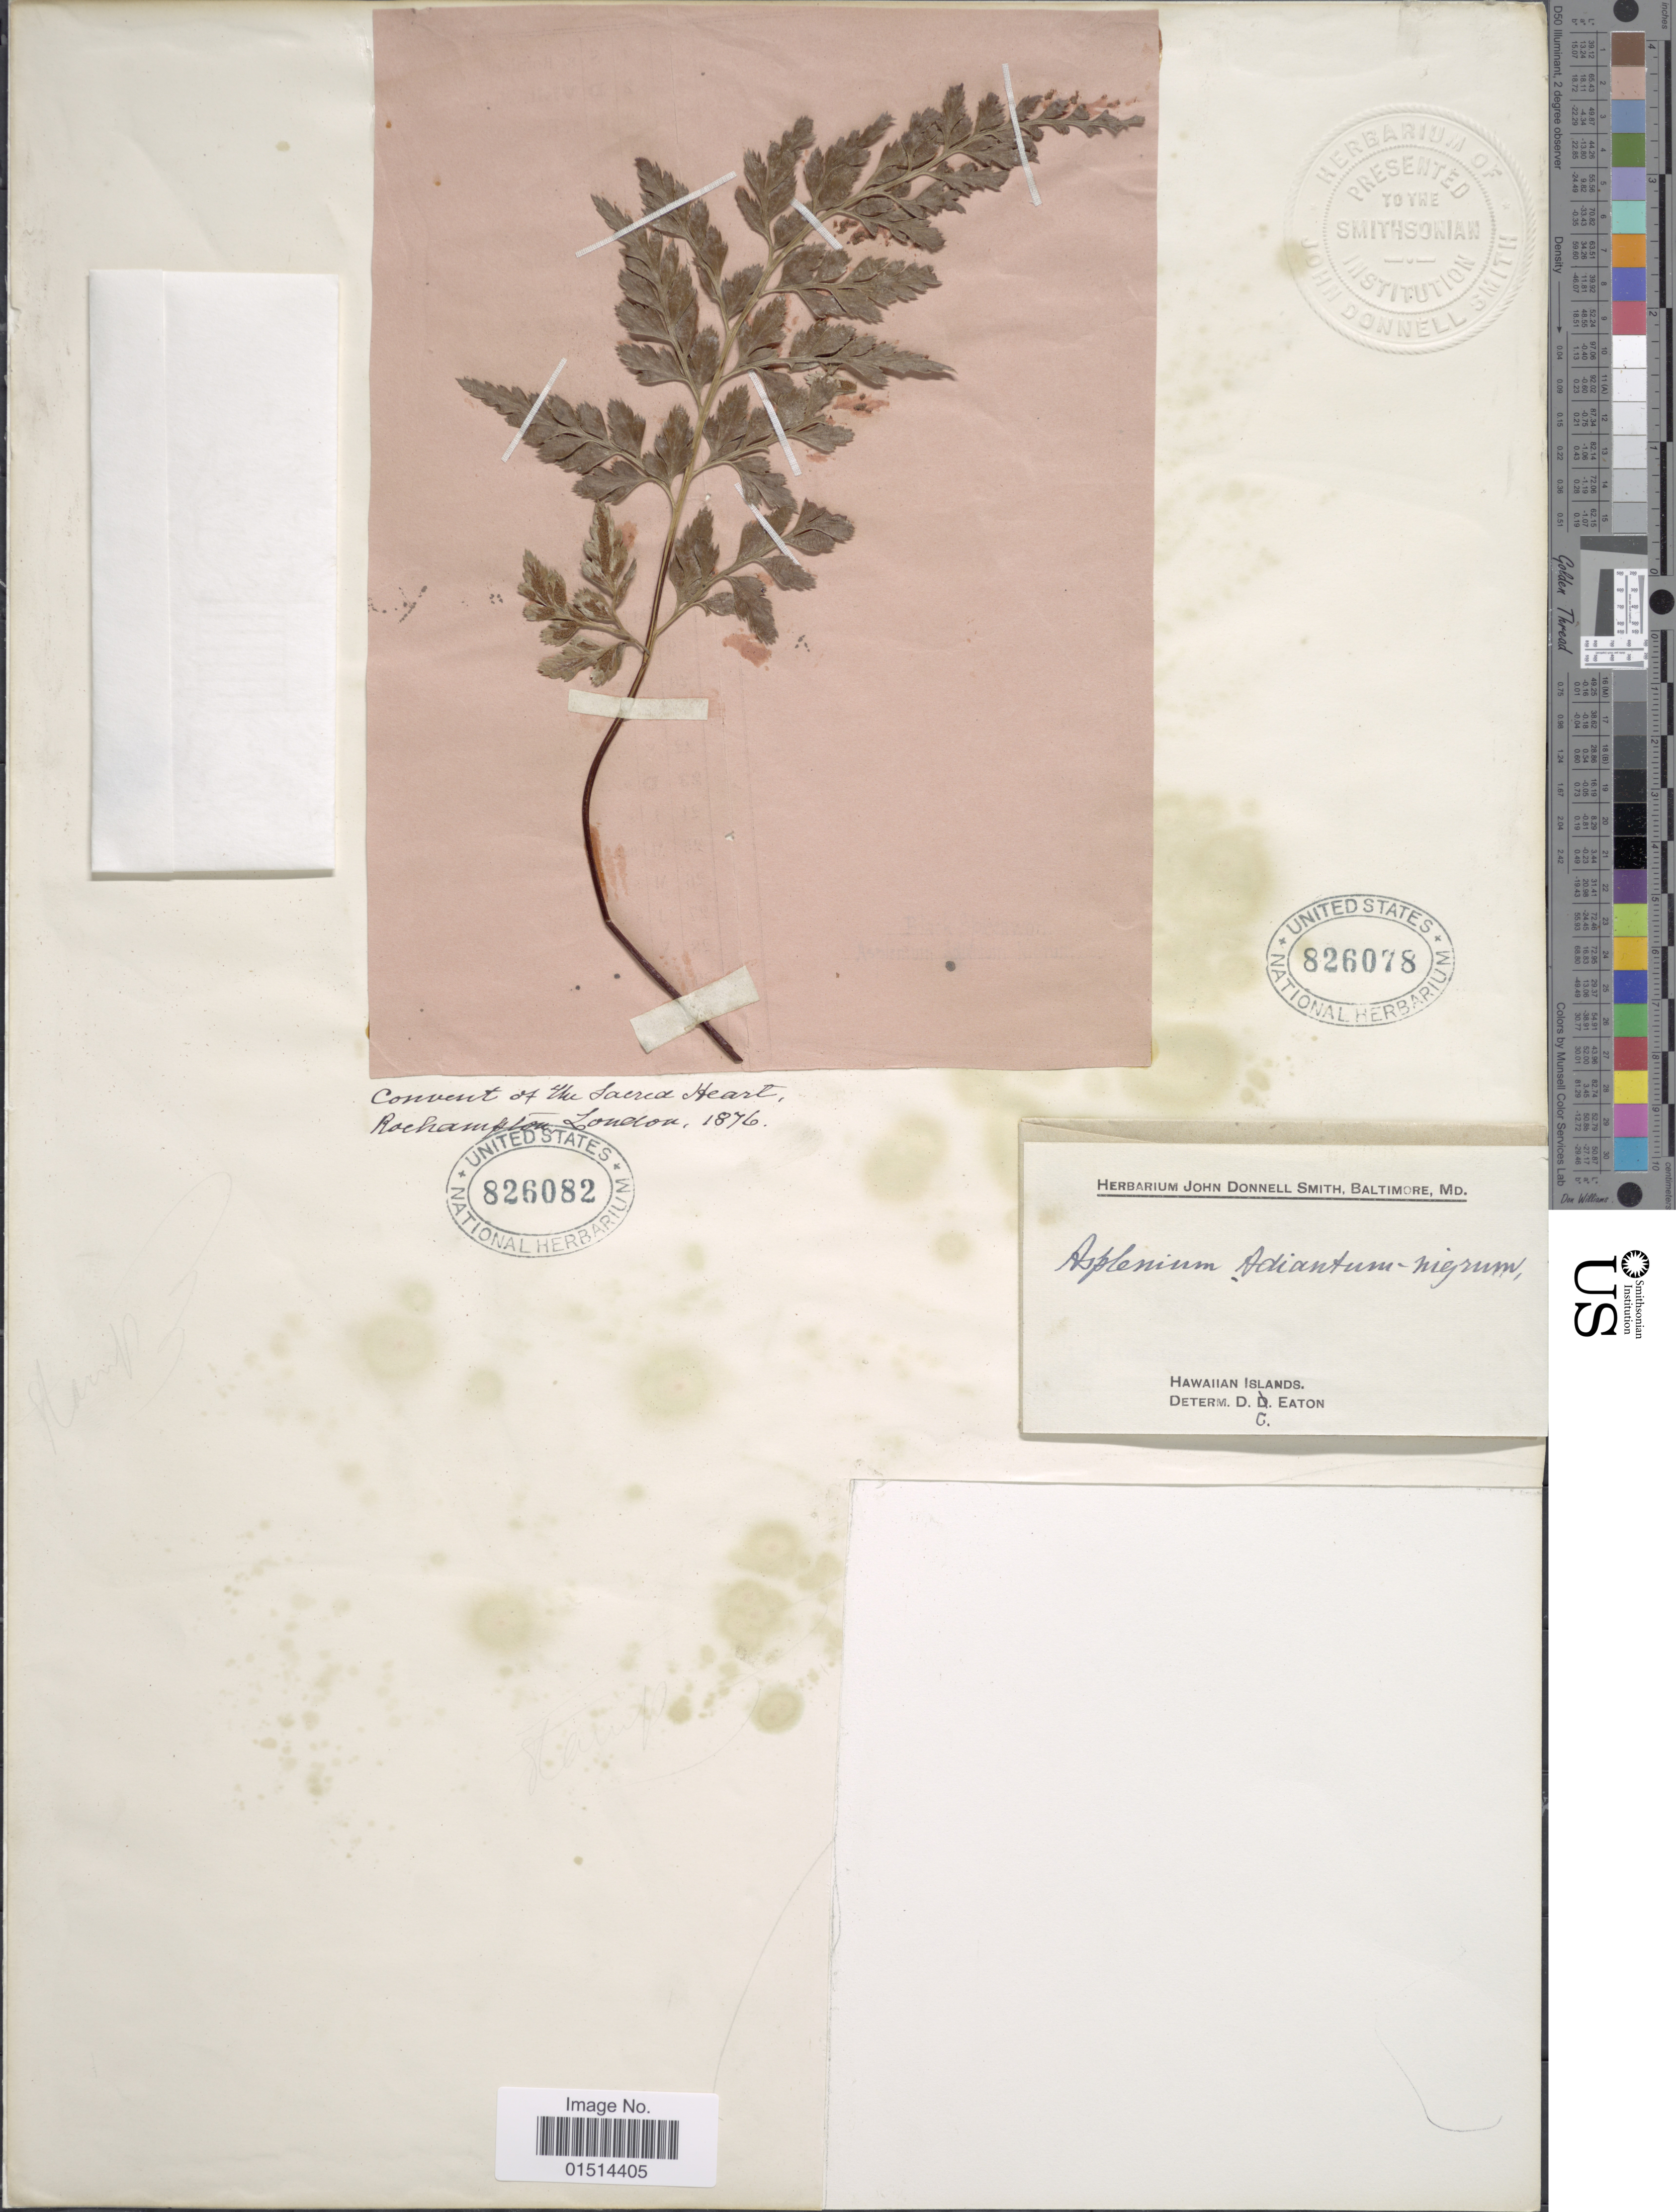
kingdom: Plantae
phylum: Tracheophyta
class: Polypodiopsida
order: Polypodiales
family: Aspleniaceae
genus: Asplenium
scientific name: Asplenium adiantum-nigrum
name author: L.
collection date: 1876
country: United Kingdom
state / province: England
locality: Rochampton, London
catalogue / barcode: US 826082-2